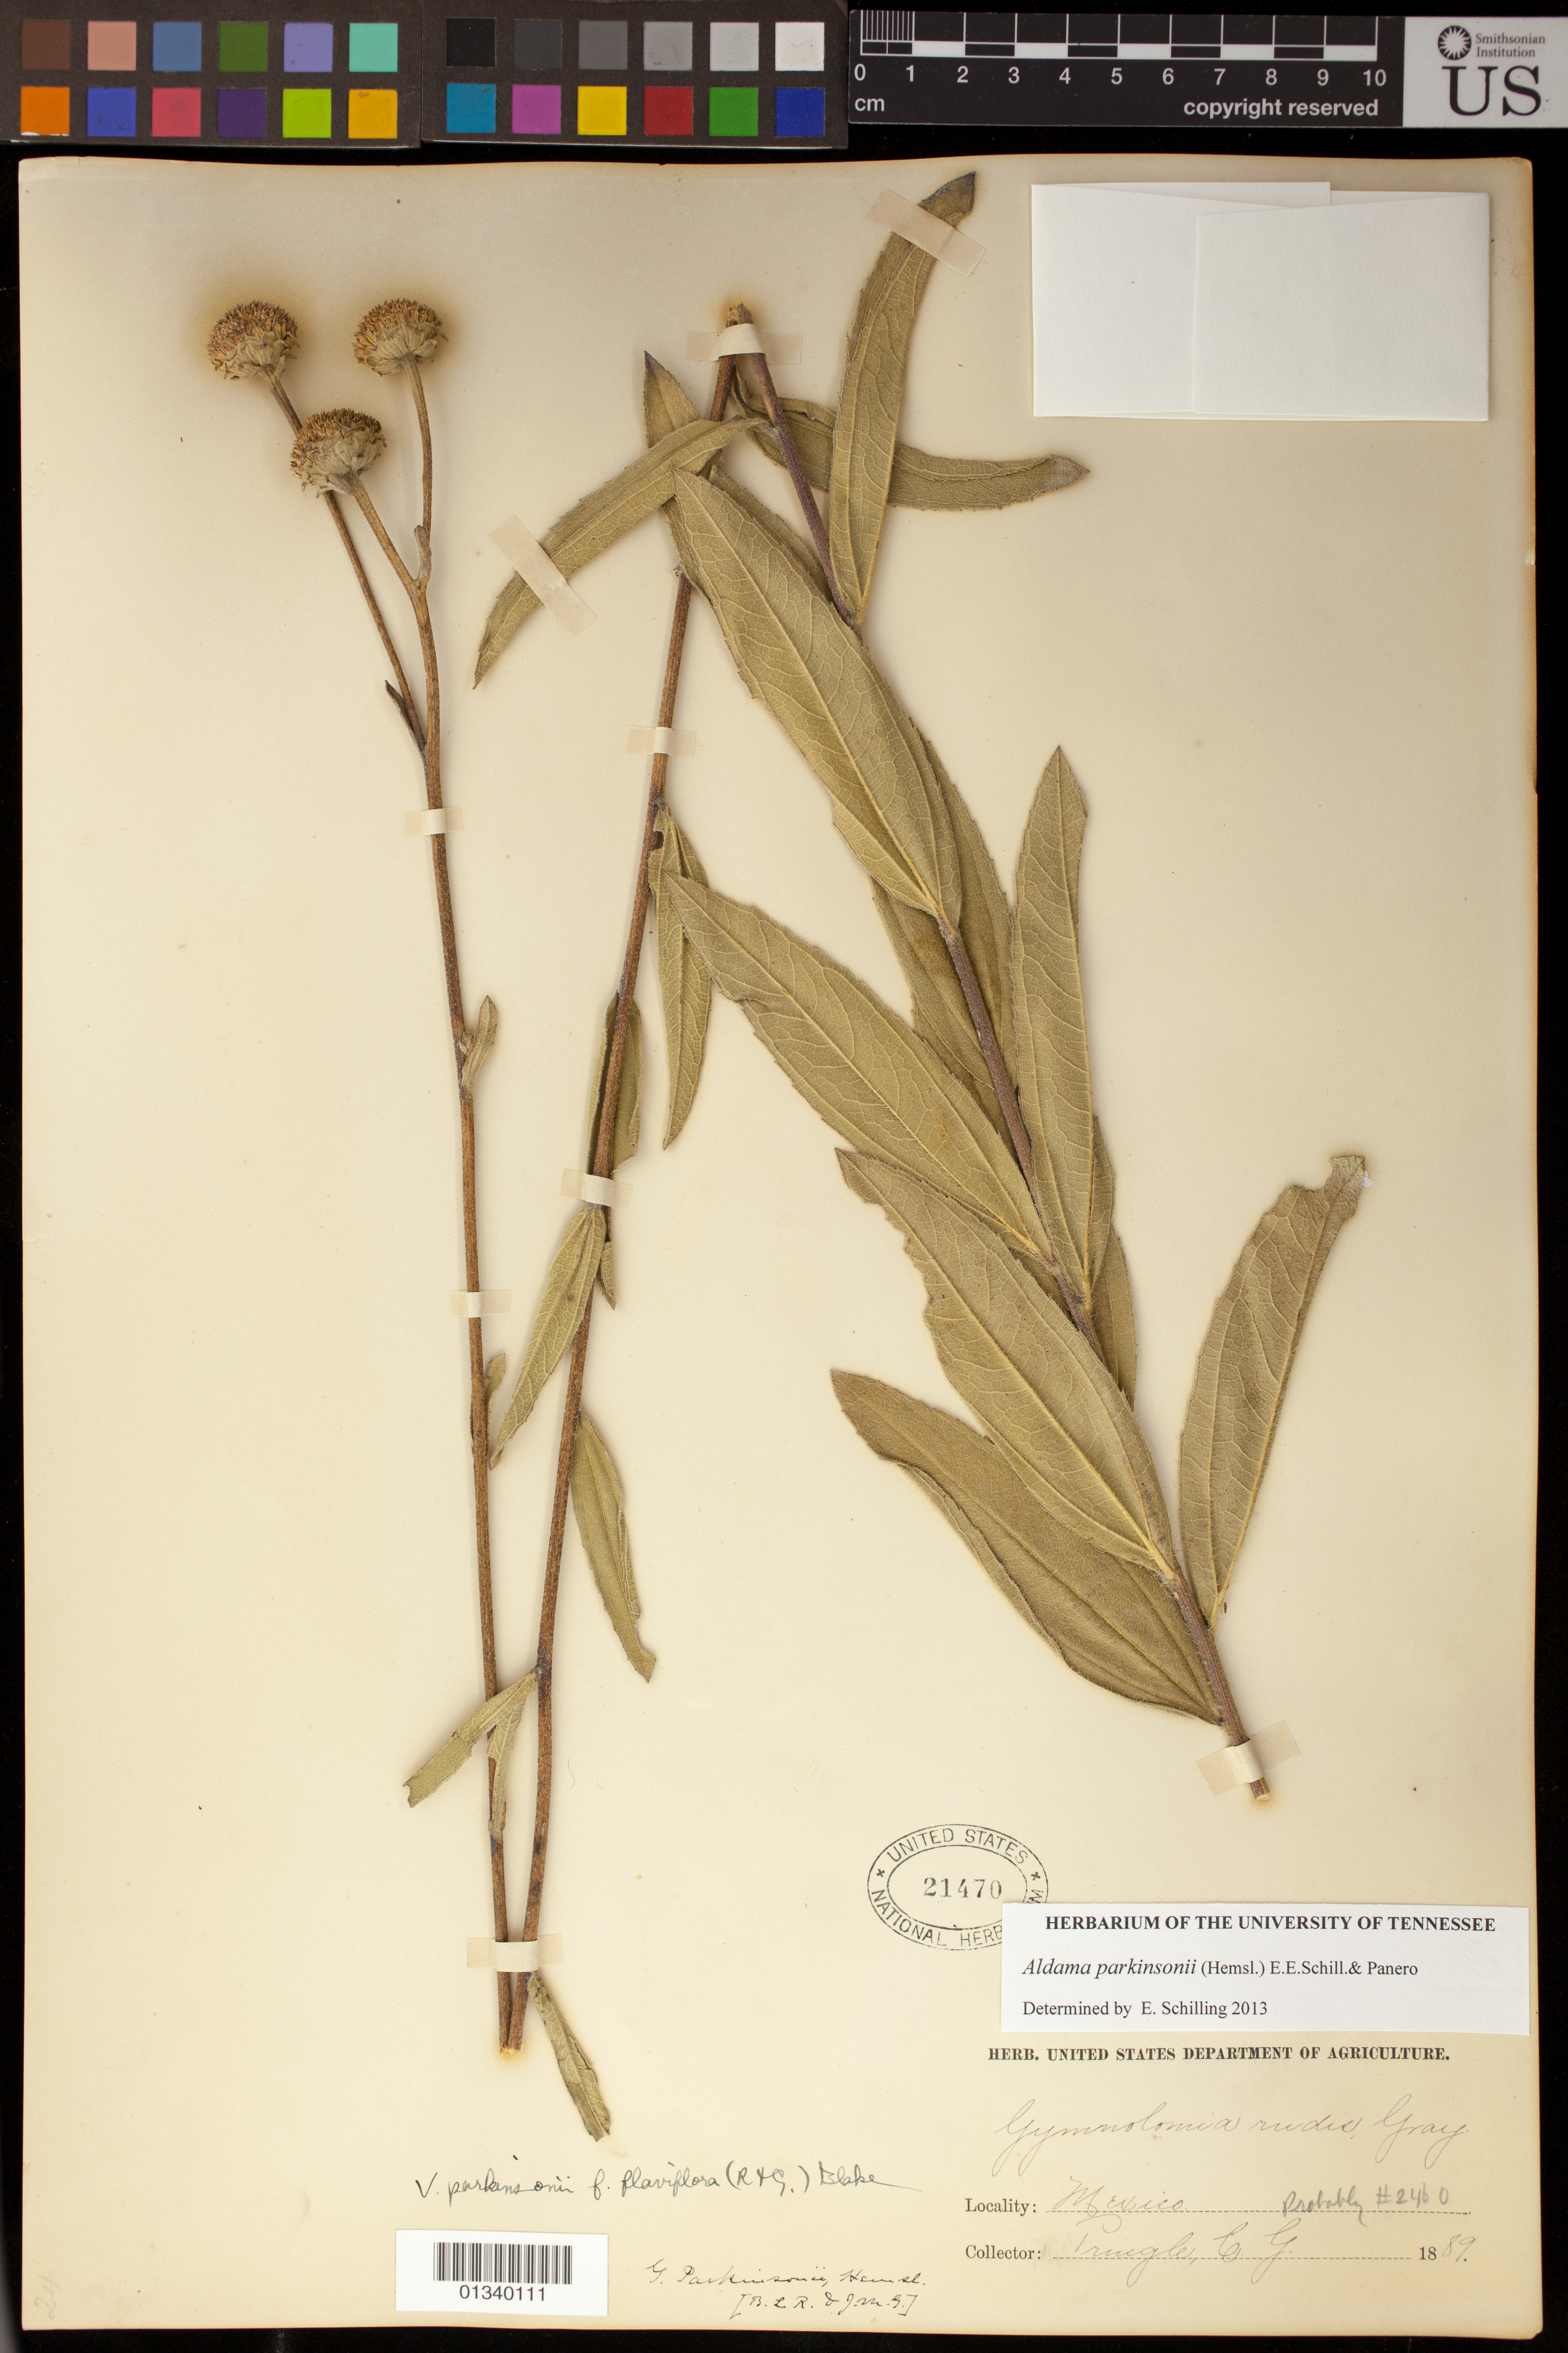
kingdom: Plantae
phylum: Tracheophyta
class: Magnoliopsida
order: Asterales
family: Asteraceae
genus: Aldama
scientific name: Aldama parkinsonii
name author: (Hemsl.) Schill.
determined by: Schilling, E. E.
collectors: C. G. Pringle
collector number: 2460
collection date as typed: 1889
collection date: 1889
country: Mexico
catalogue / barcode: US 21470